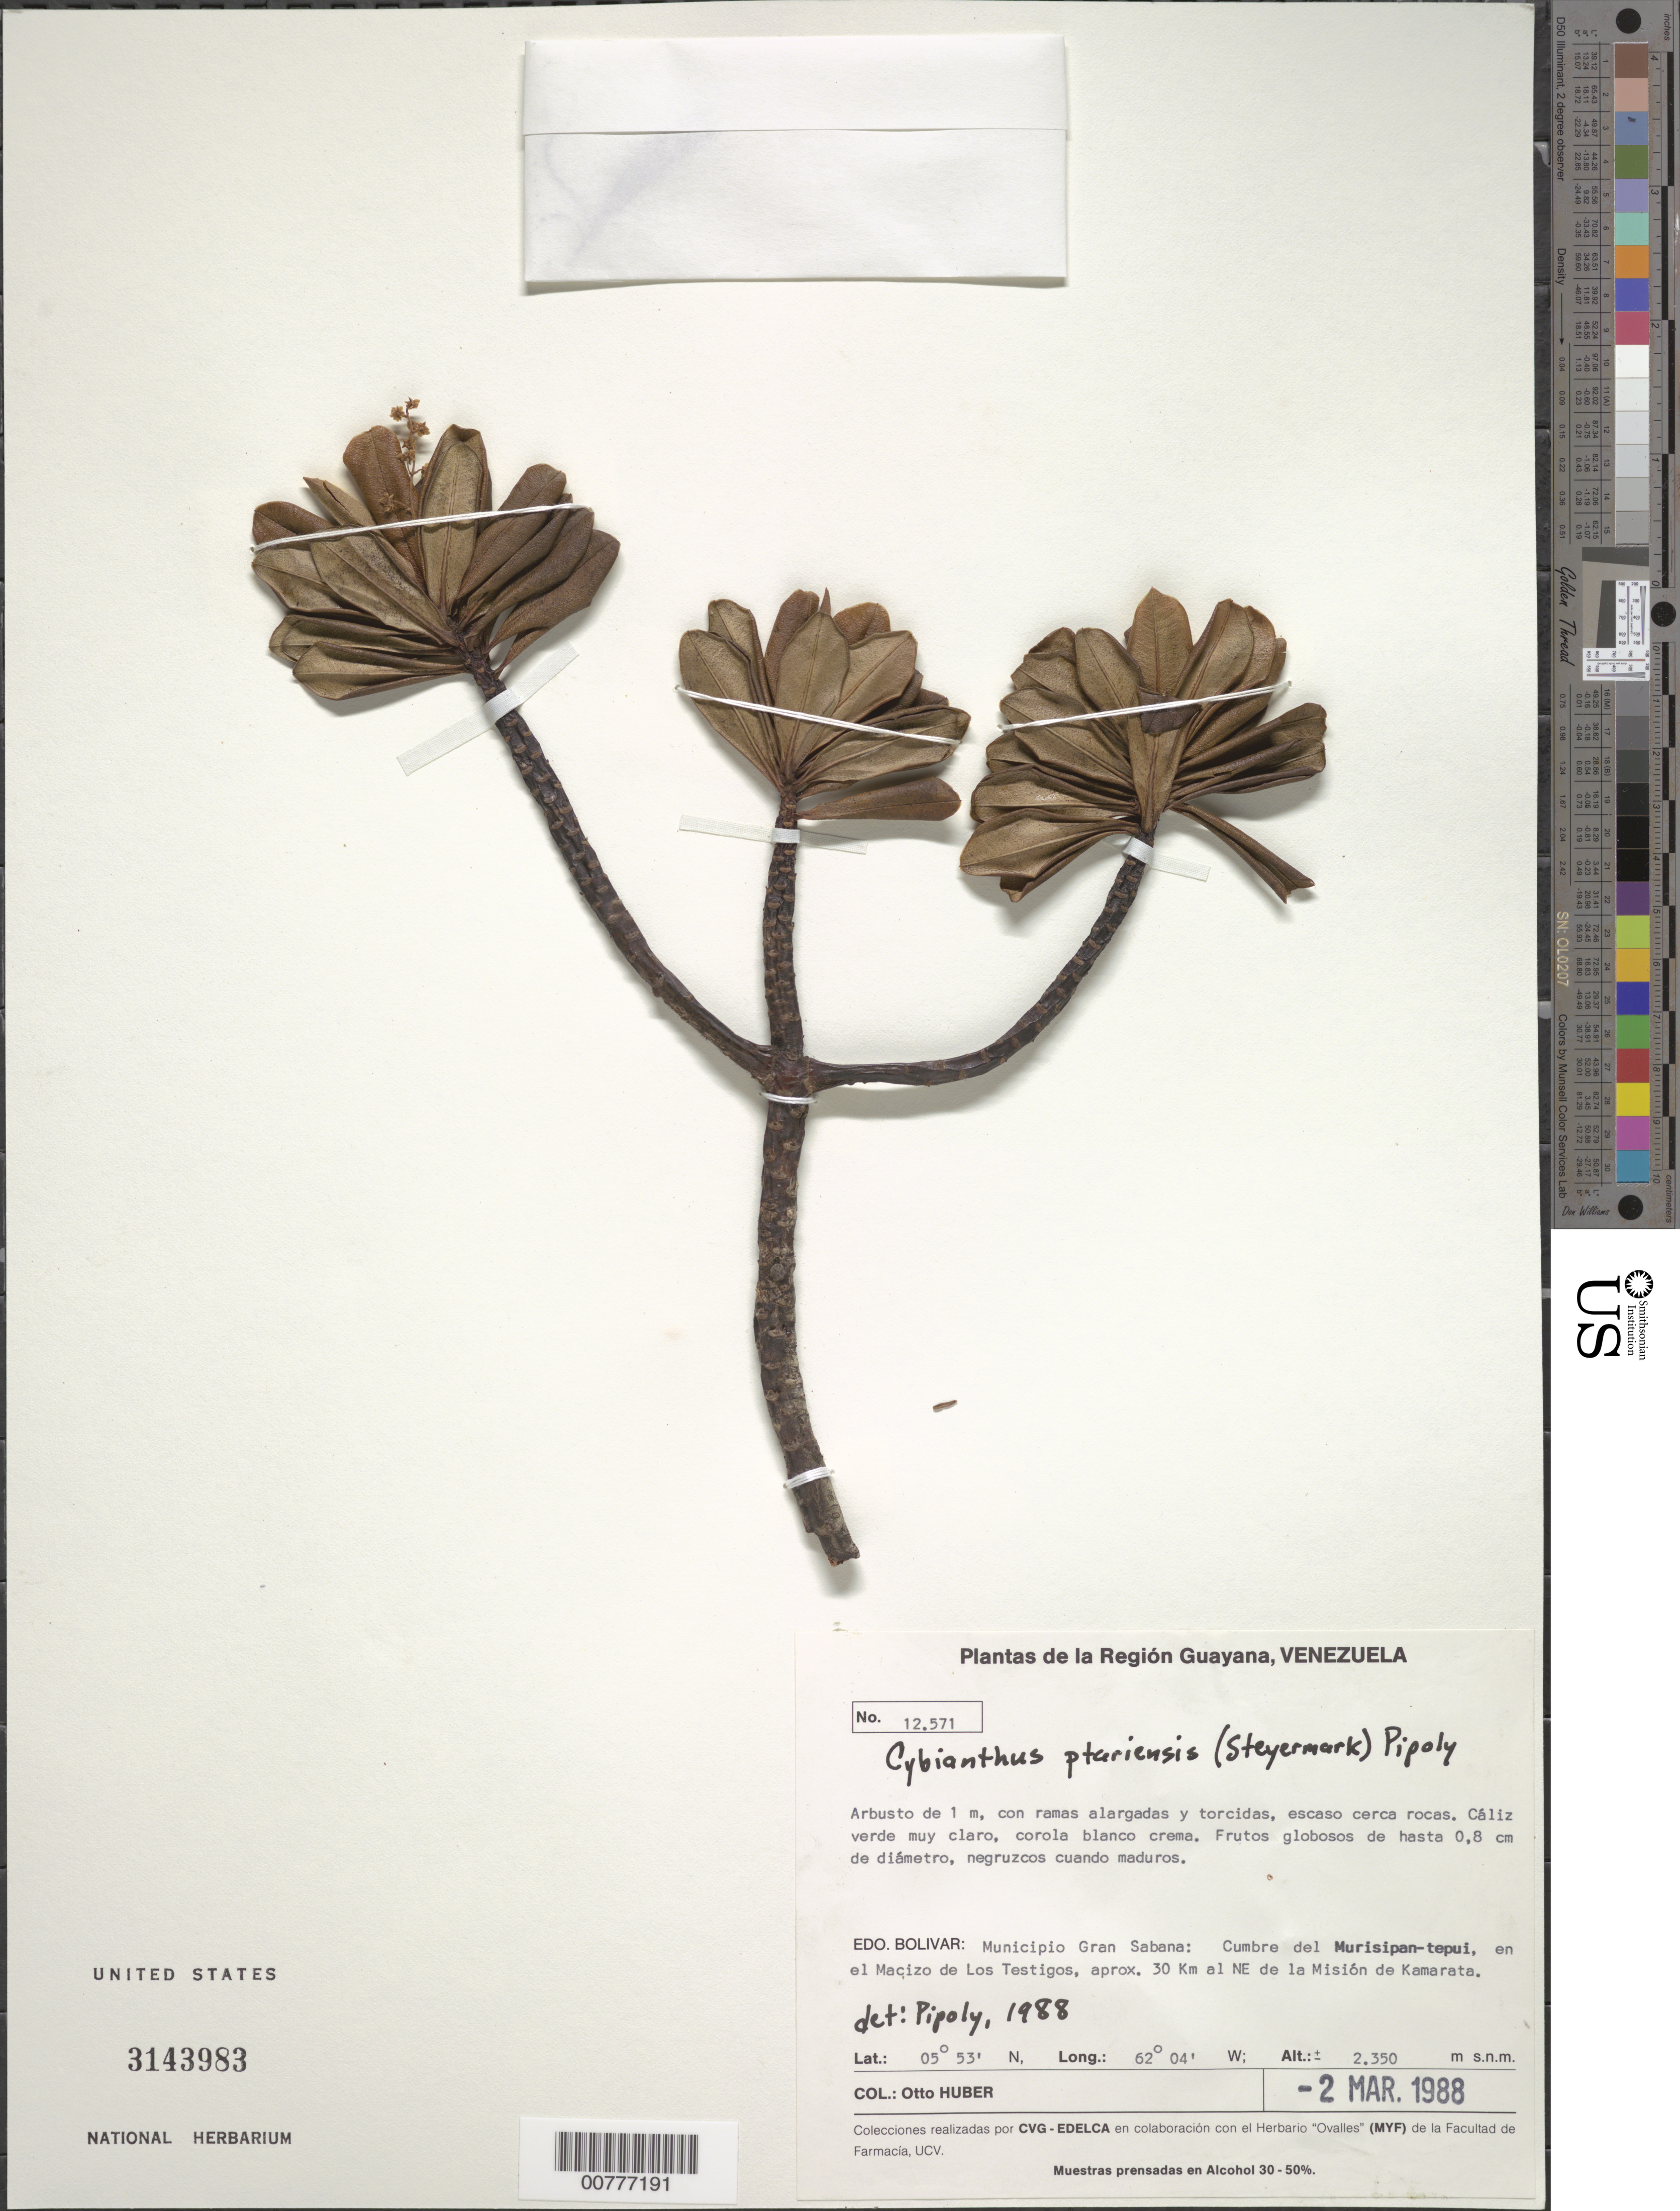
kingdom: Plantae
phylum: Tracheophyta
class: Magnoliopsida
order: Ericales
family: Primulaceae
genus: Cybianthus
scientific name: Cybianthus ptariensis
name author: (Steyerm.) Pipoly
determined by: Pipoly, J. J., III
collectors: O. Huber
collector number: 12571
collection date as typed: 2-Mar-88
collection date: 1988-03-02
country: Venezuela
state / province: Bolívar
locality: Mun. Gran Sabana, Murisipan-tepuí, en el Macizo de Los Testigos, 30 km NE de la Misión de Kamarata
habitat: Cerca rocas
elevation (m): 2350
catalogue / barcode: US 3143983